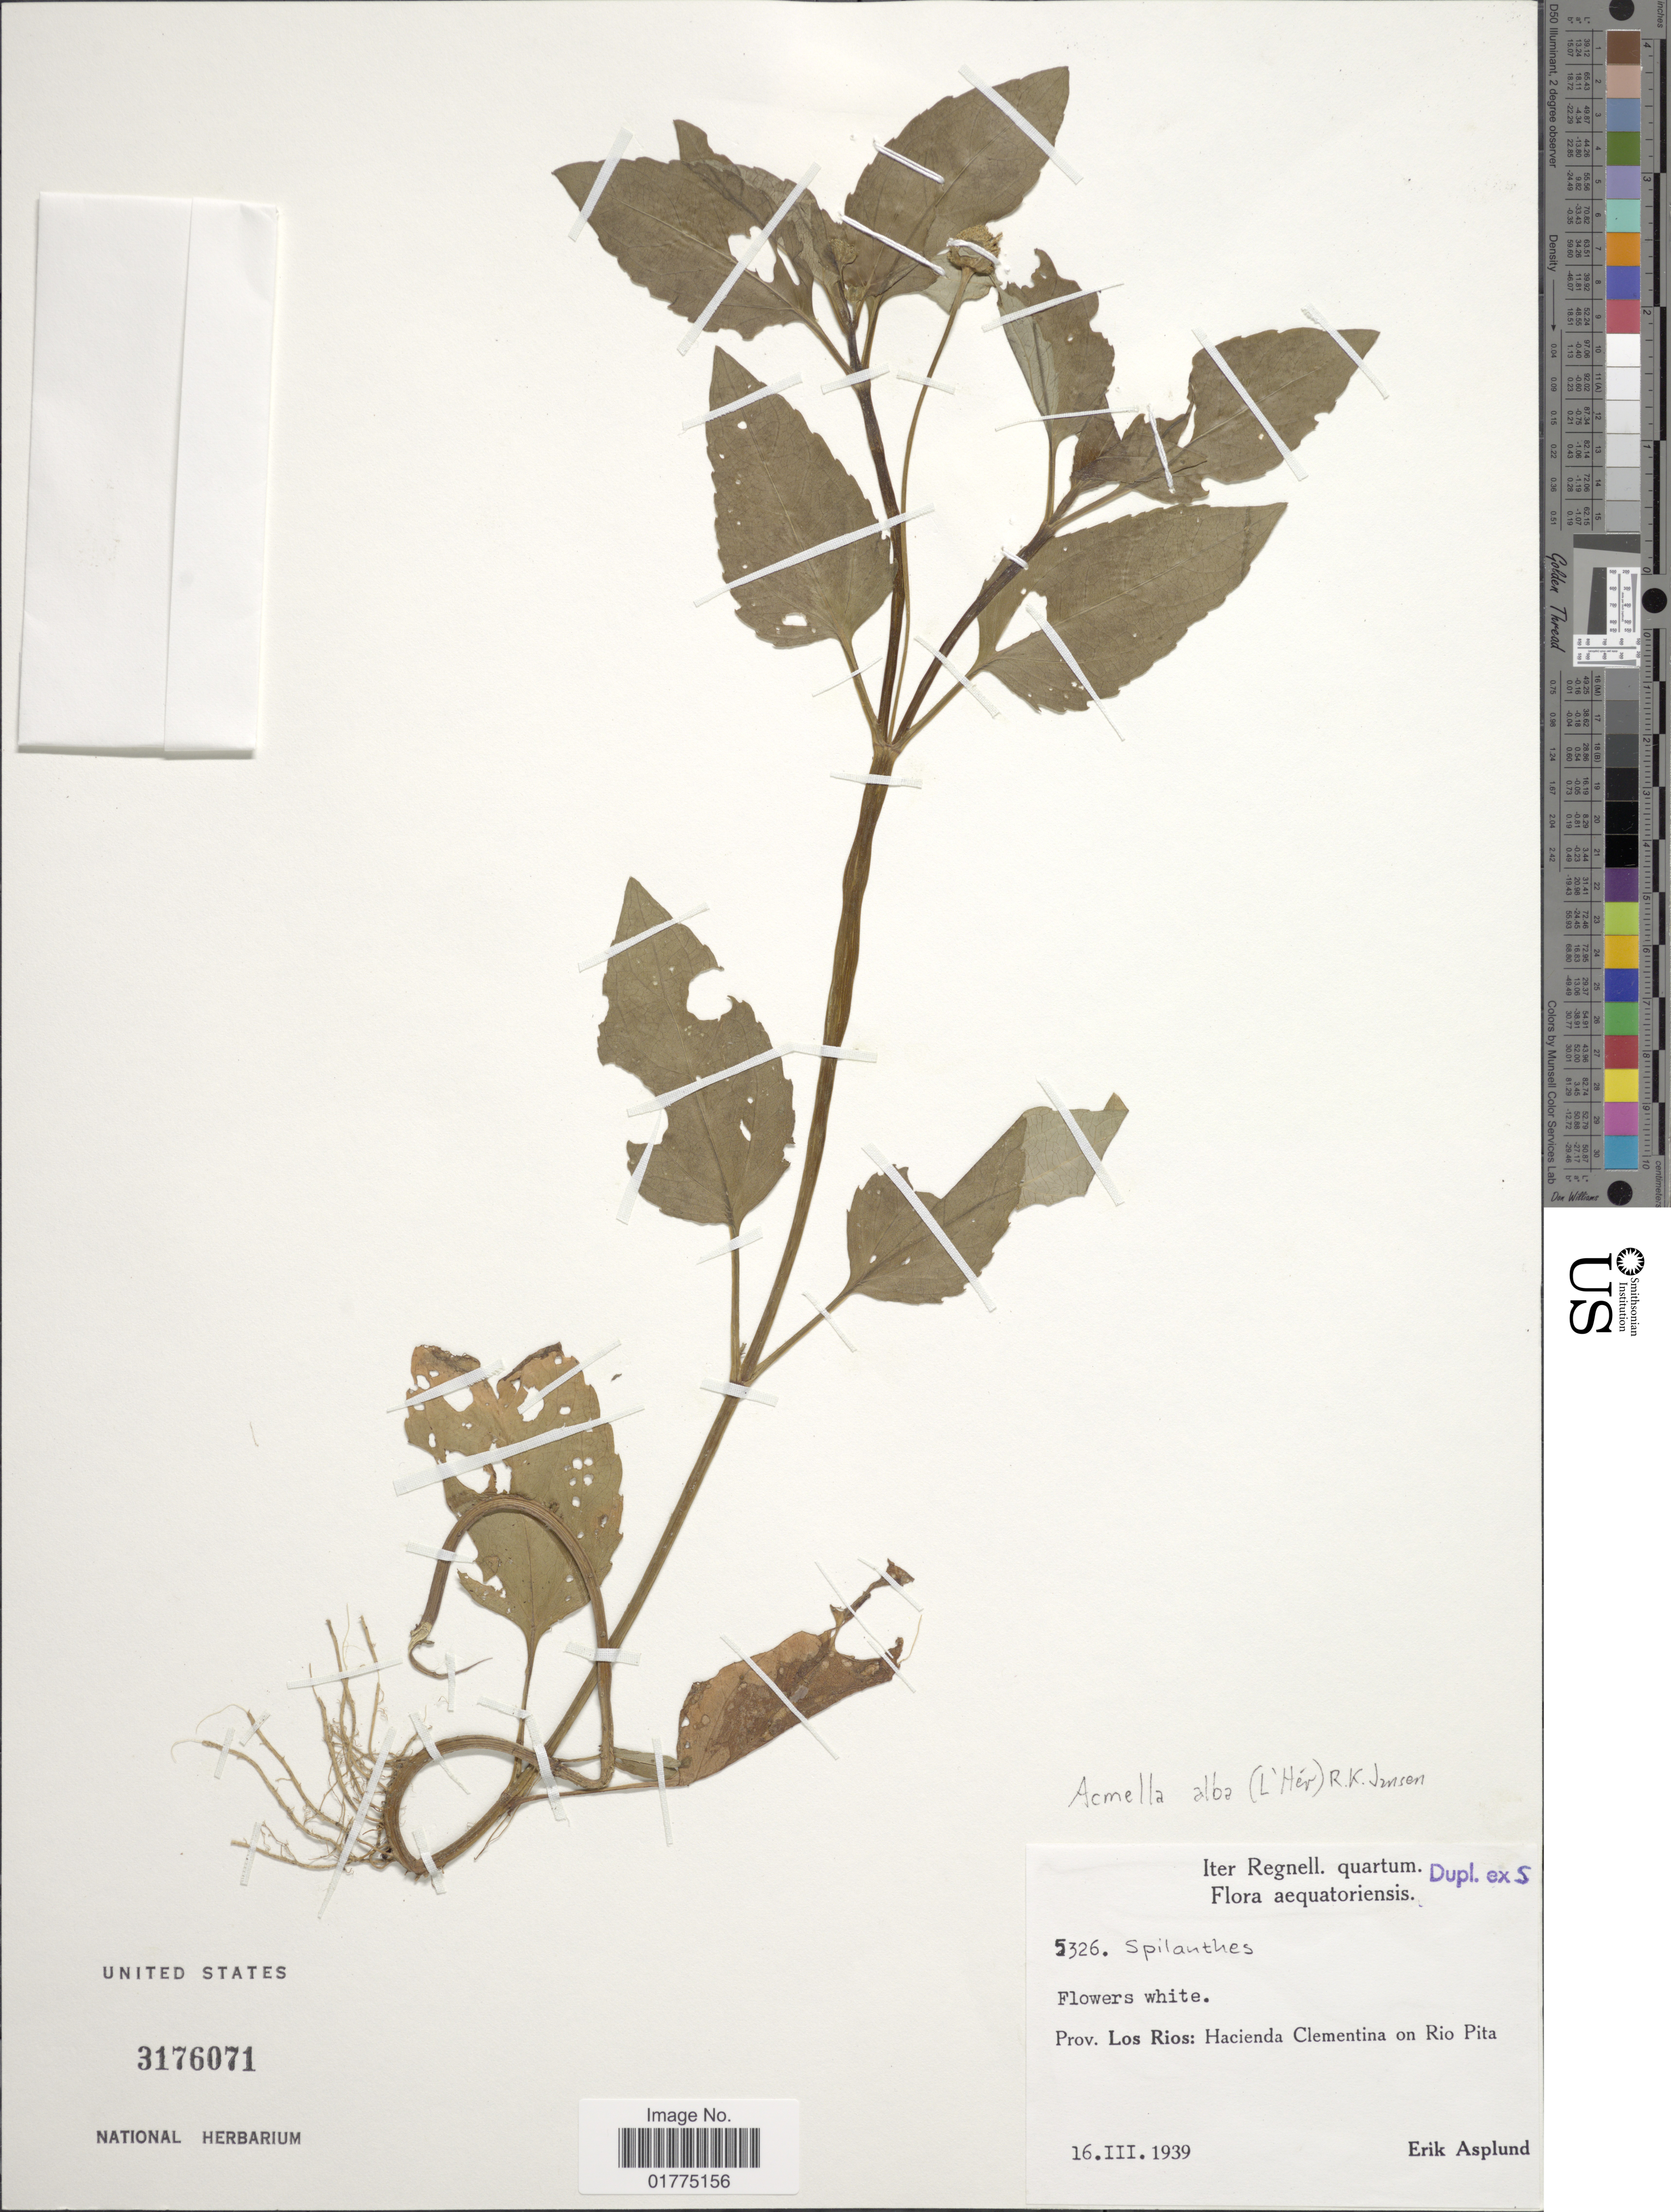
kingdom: Plantae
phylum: Tracheophyta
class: Magnoliopsida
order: Asterales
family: Asteraceae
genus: Acmella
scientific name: Acmella alba var. ecuadorensis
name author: R.K. Jansen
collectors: E. Asplund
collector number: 5326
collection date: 1939-03-16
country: Ecuador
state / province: Los Ríos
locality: Prov. Los Rios: Hacienda Clementina on Rio Pita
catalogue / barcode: US 3176071